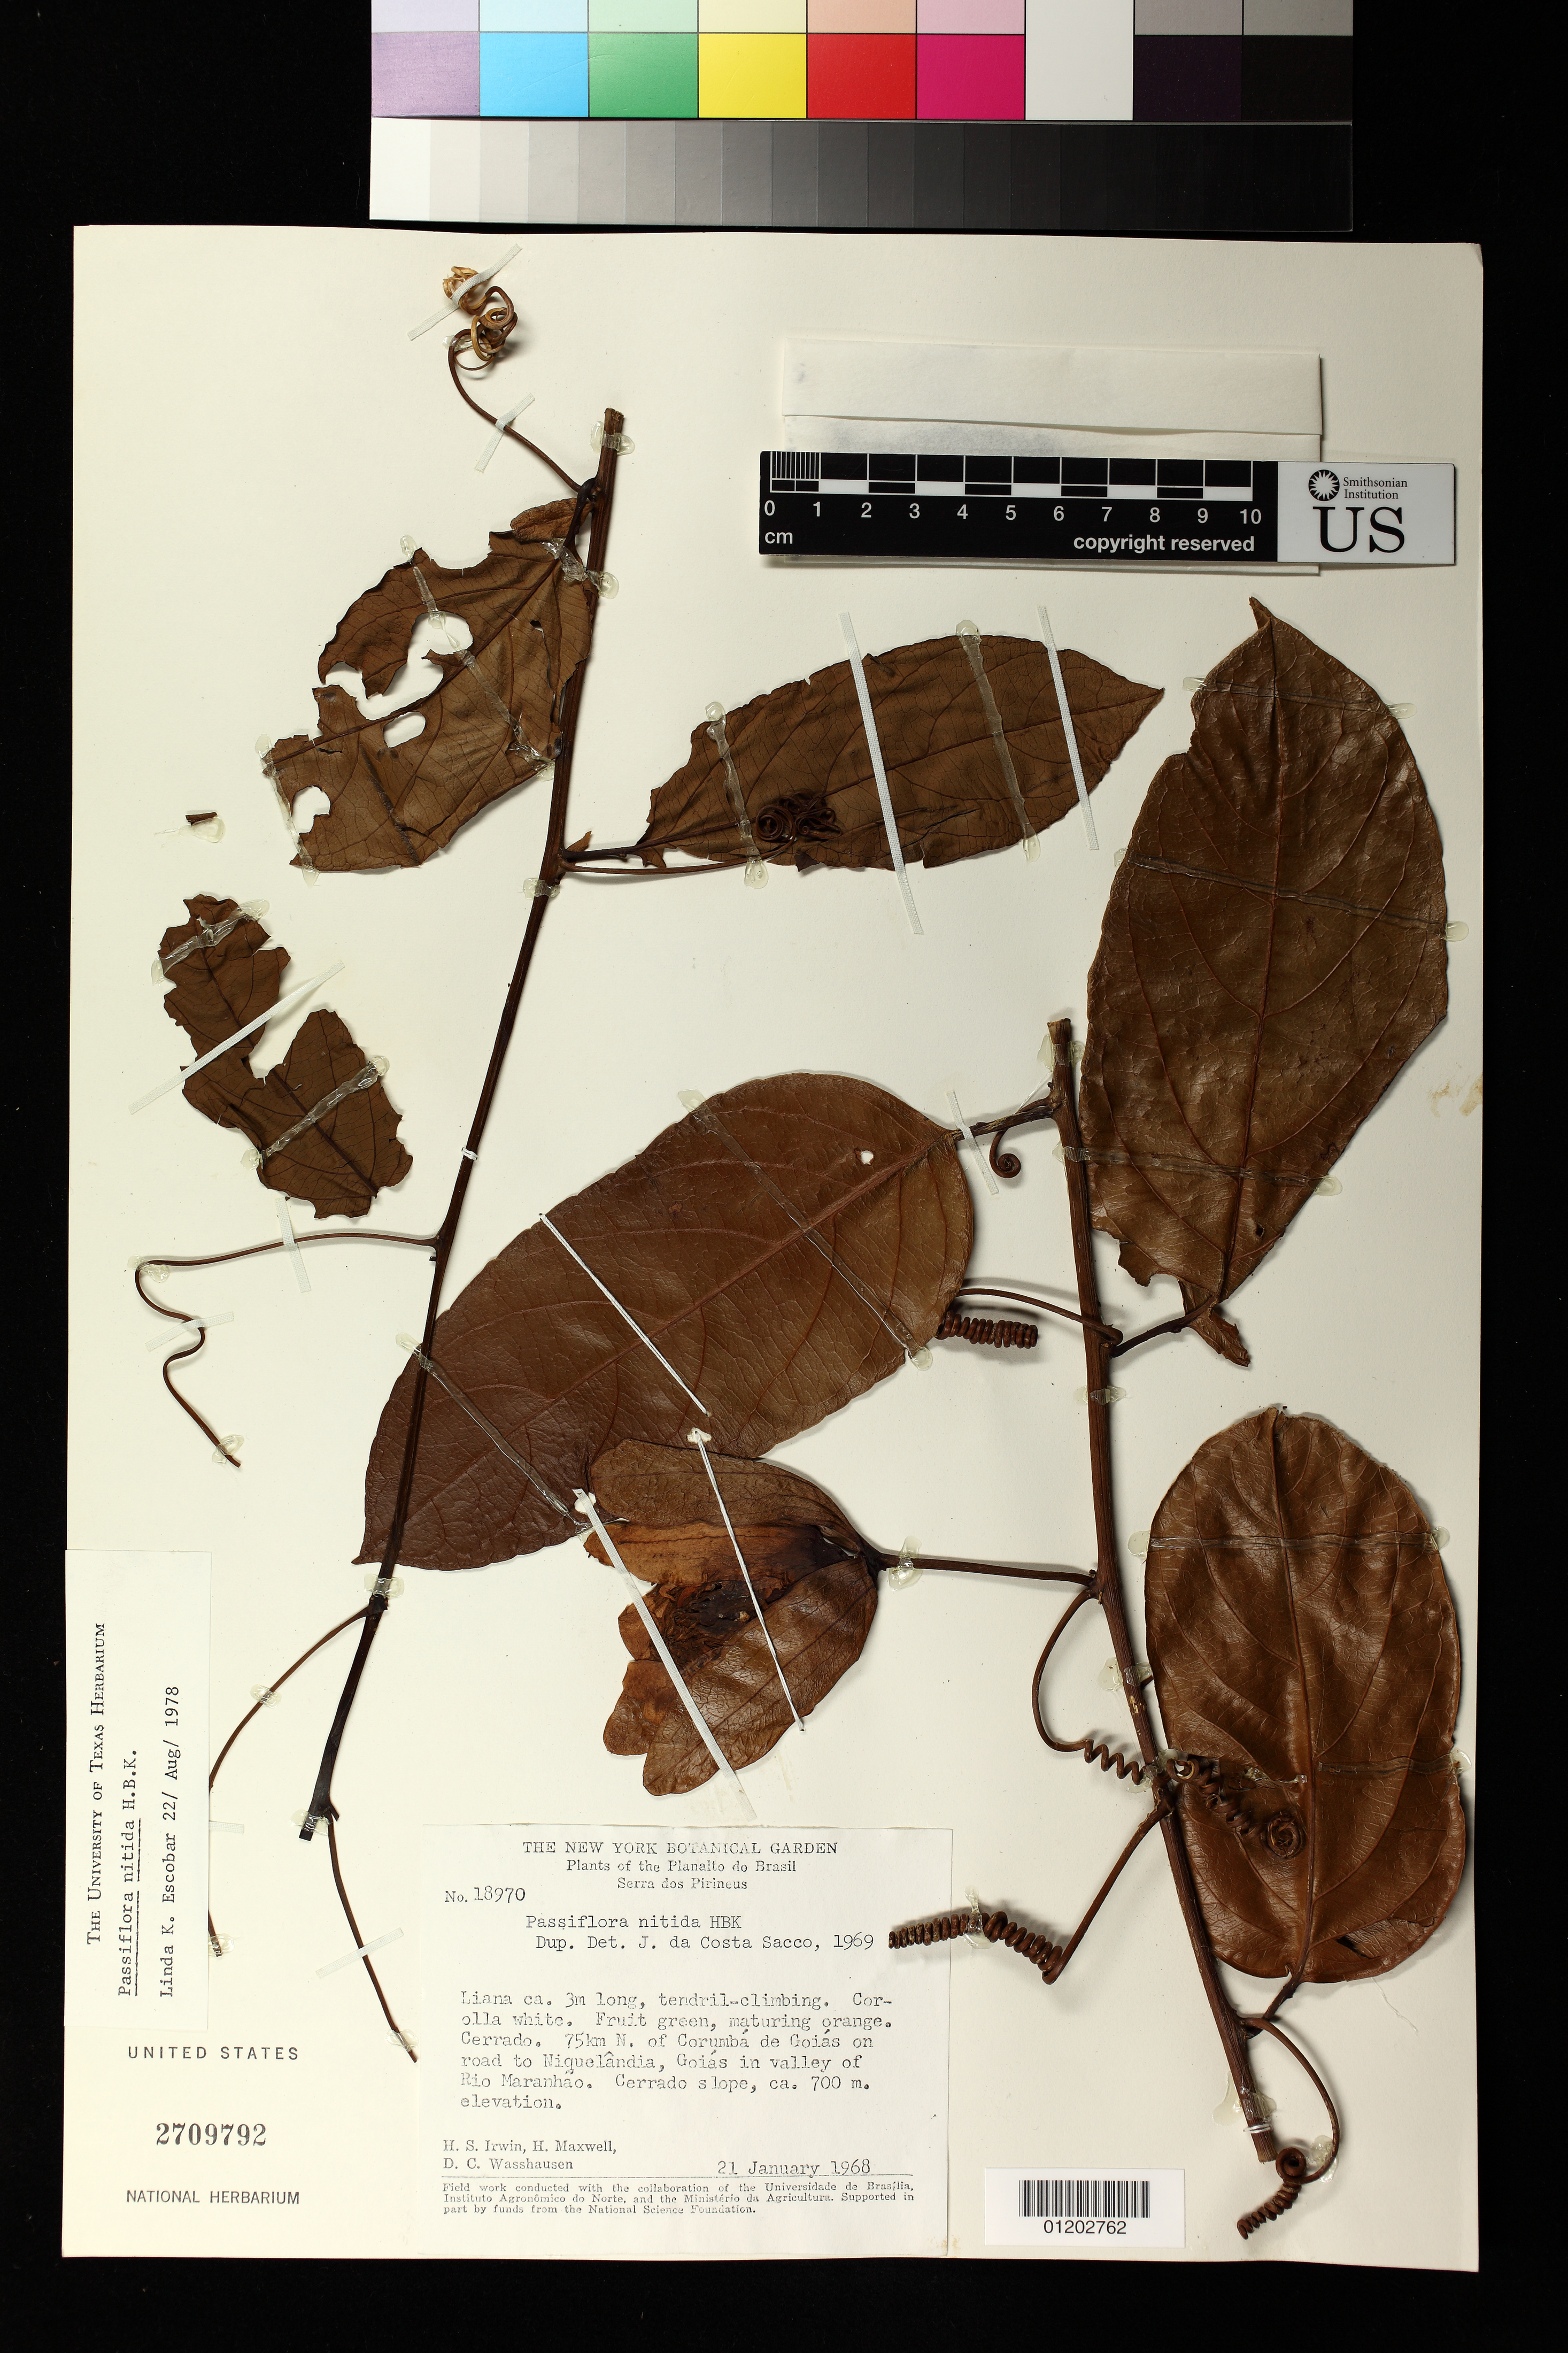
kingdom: Plantae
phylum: Tracheophyta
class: Magnoliopsida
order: Malpighiales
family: Passifloraceae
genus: Passiflora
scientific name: Passiflora nitida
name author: Kunth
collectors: H. Irwin, H. Maxwell & D. C. Wasshausen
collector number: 18970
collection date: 1968-01-21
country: Brazil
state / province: Goiás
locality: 75 km N. of Goias in valley of Rio Maranhao. Serra dos Pirineus. Cerrado slope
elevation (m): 700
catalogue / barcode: US 2709792